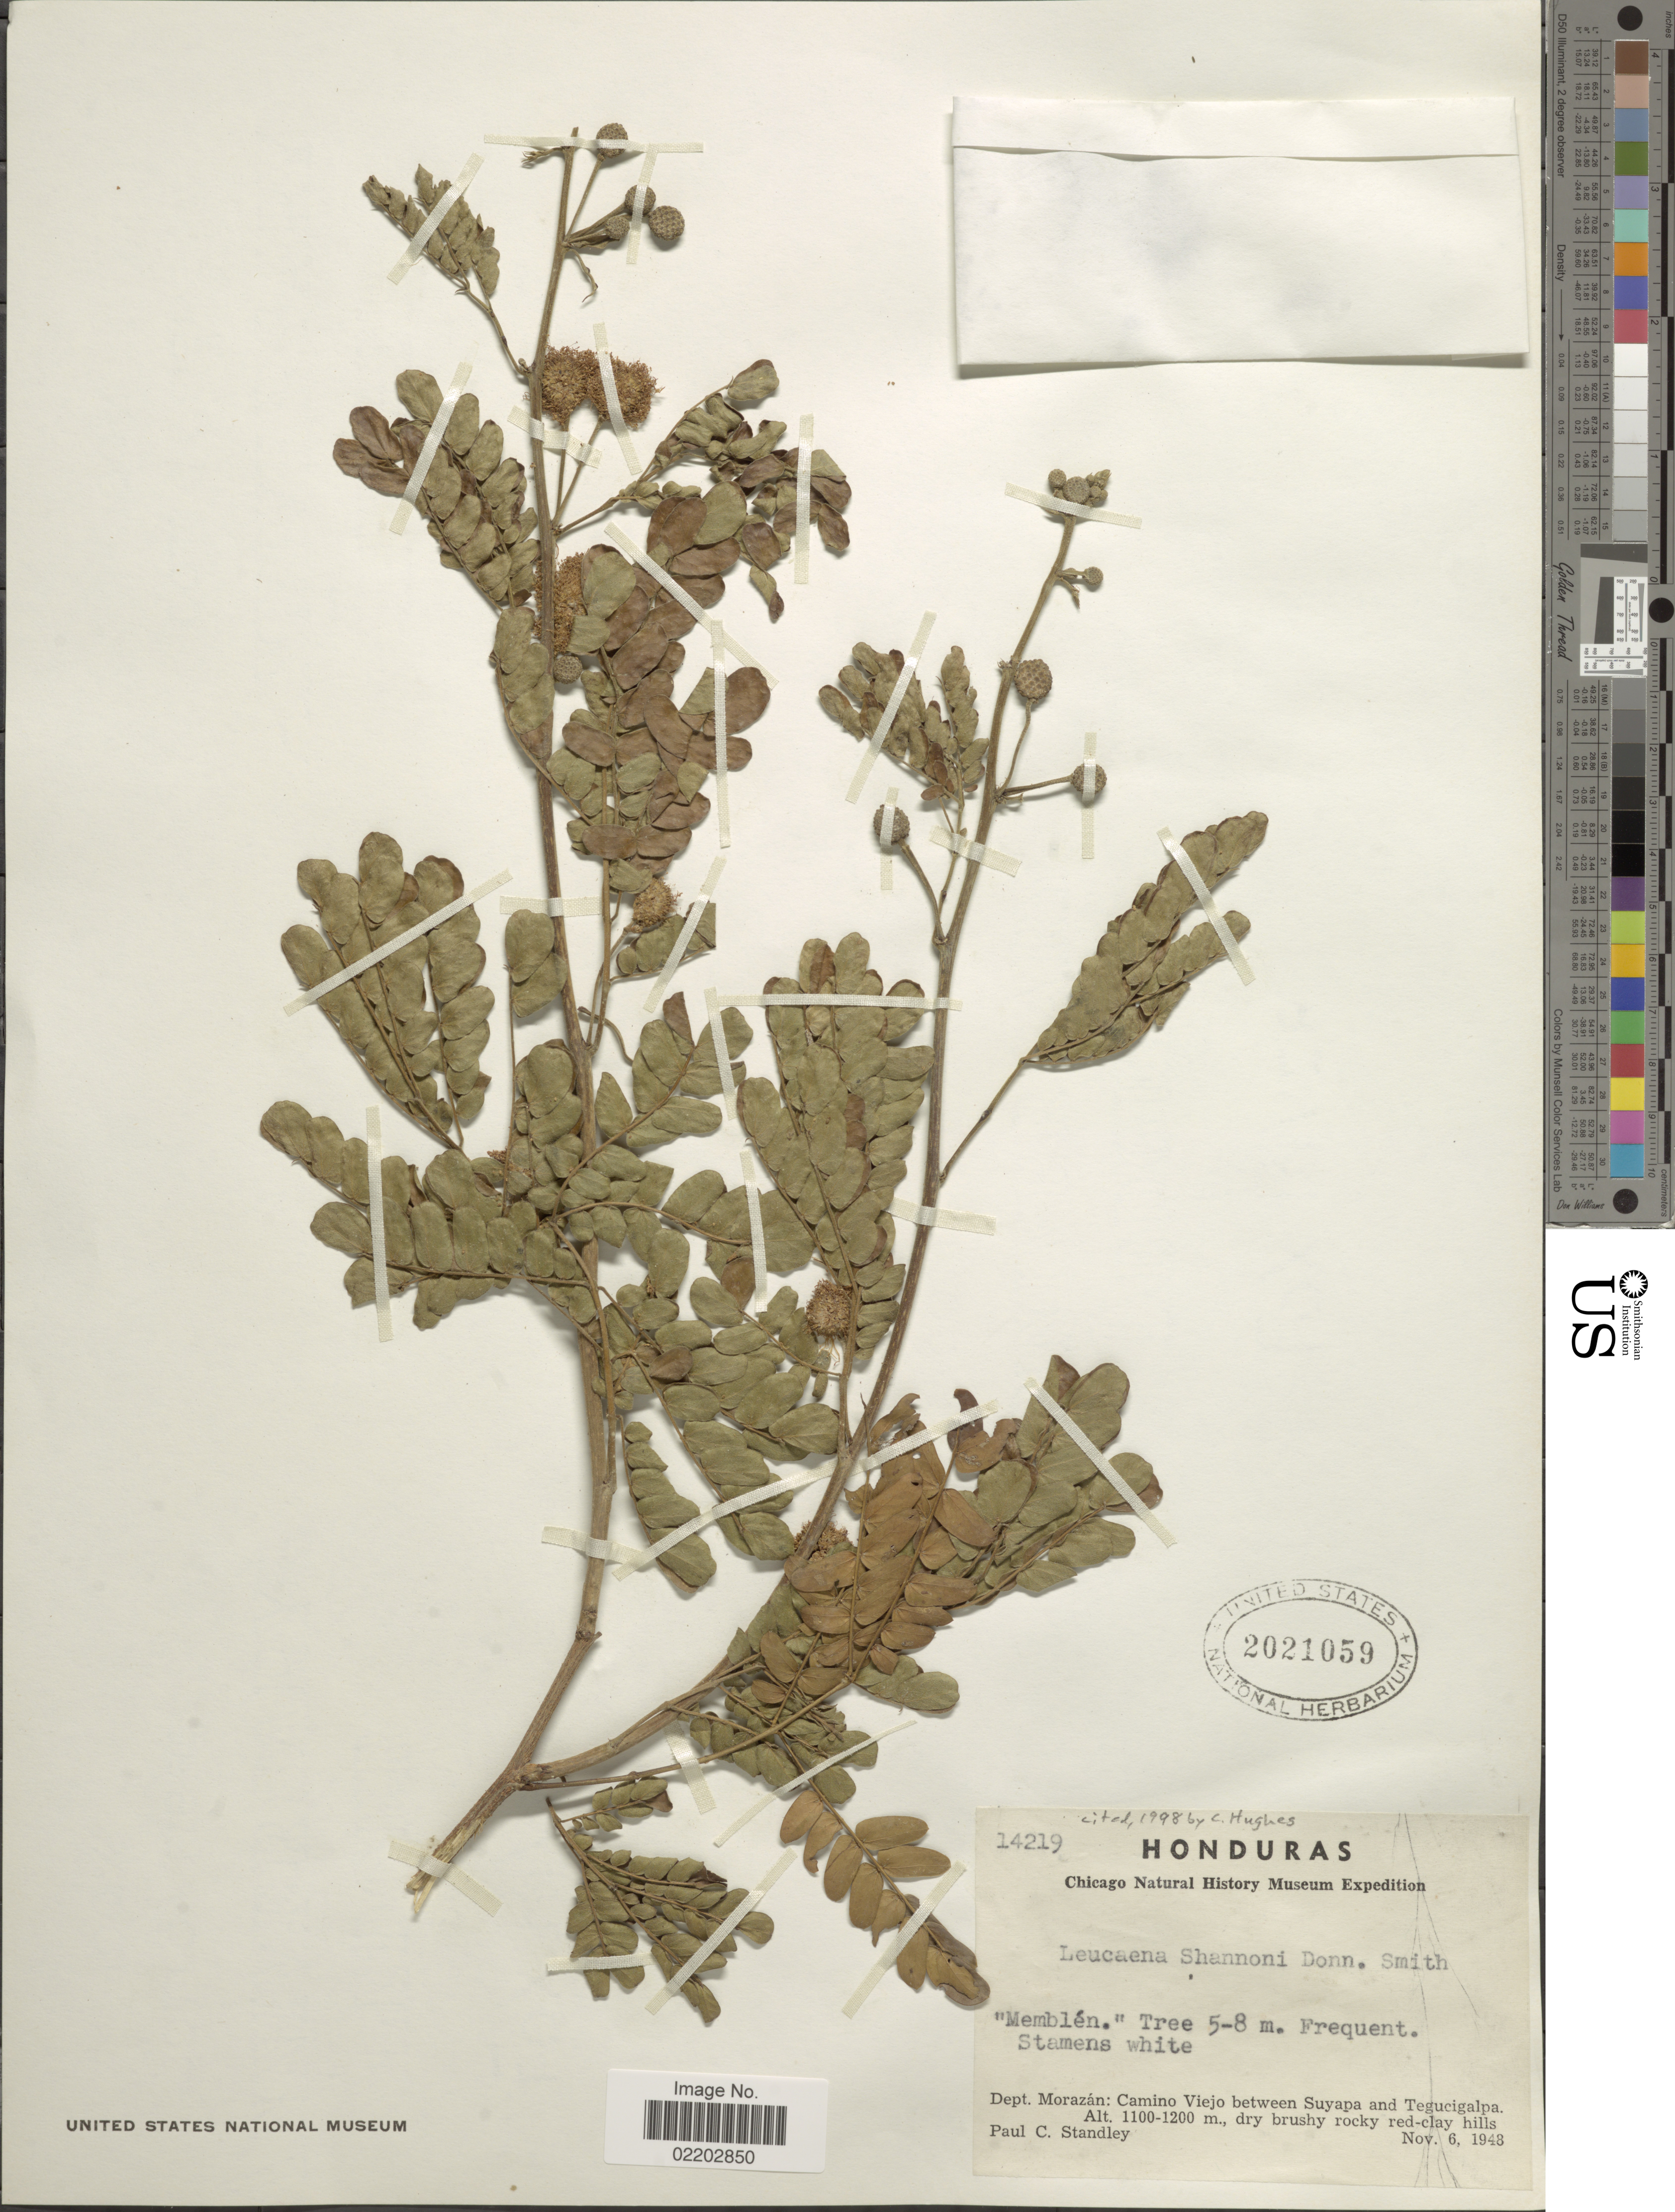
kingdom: Plantae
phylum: Tracheophyta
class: Magnoliopsida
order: Fabales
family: Fabaceae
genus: Leucaena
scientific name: Leucaena shannonii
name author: Donn. Sm.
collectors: P. C. Standley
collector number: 14219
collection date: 1948-11-06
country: Honduras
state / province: Fco. Morazán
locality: Dept. Morazán: Camino Viejo between Suyapa and Tegucigalpa, dry brushy rocky red-clay hills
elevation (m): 1100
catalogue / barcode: US 2021059